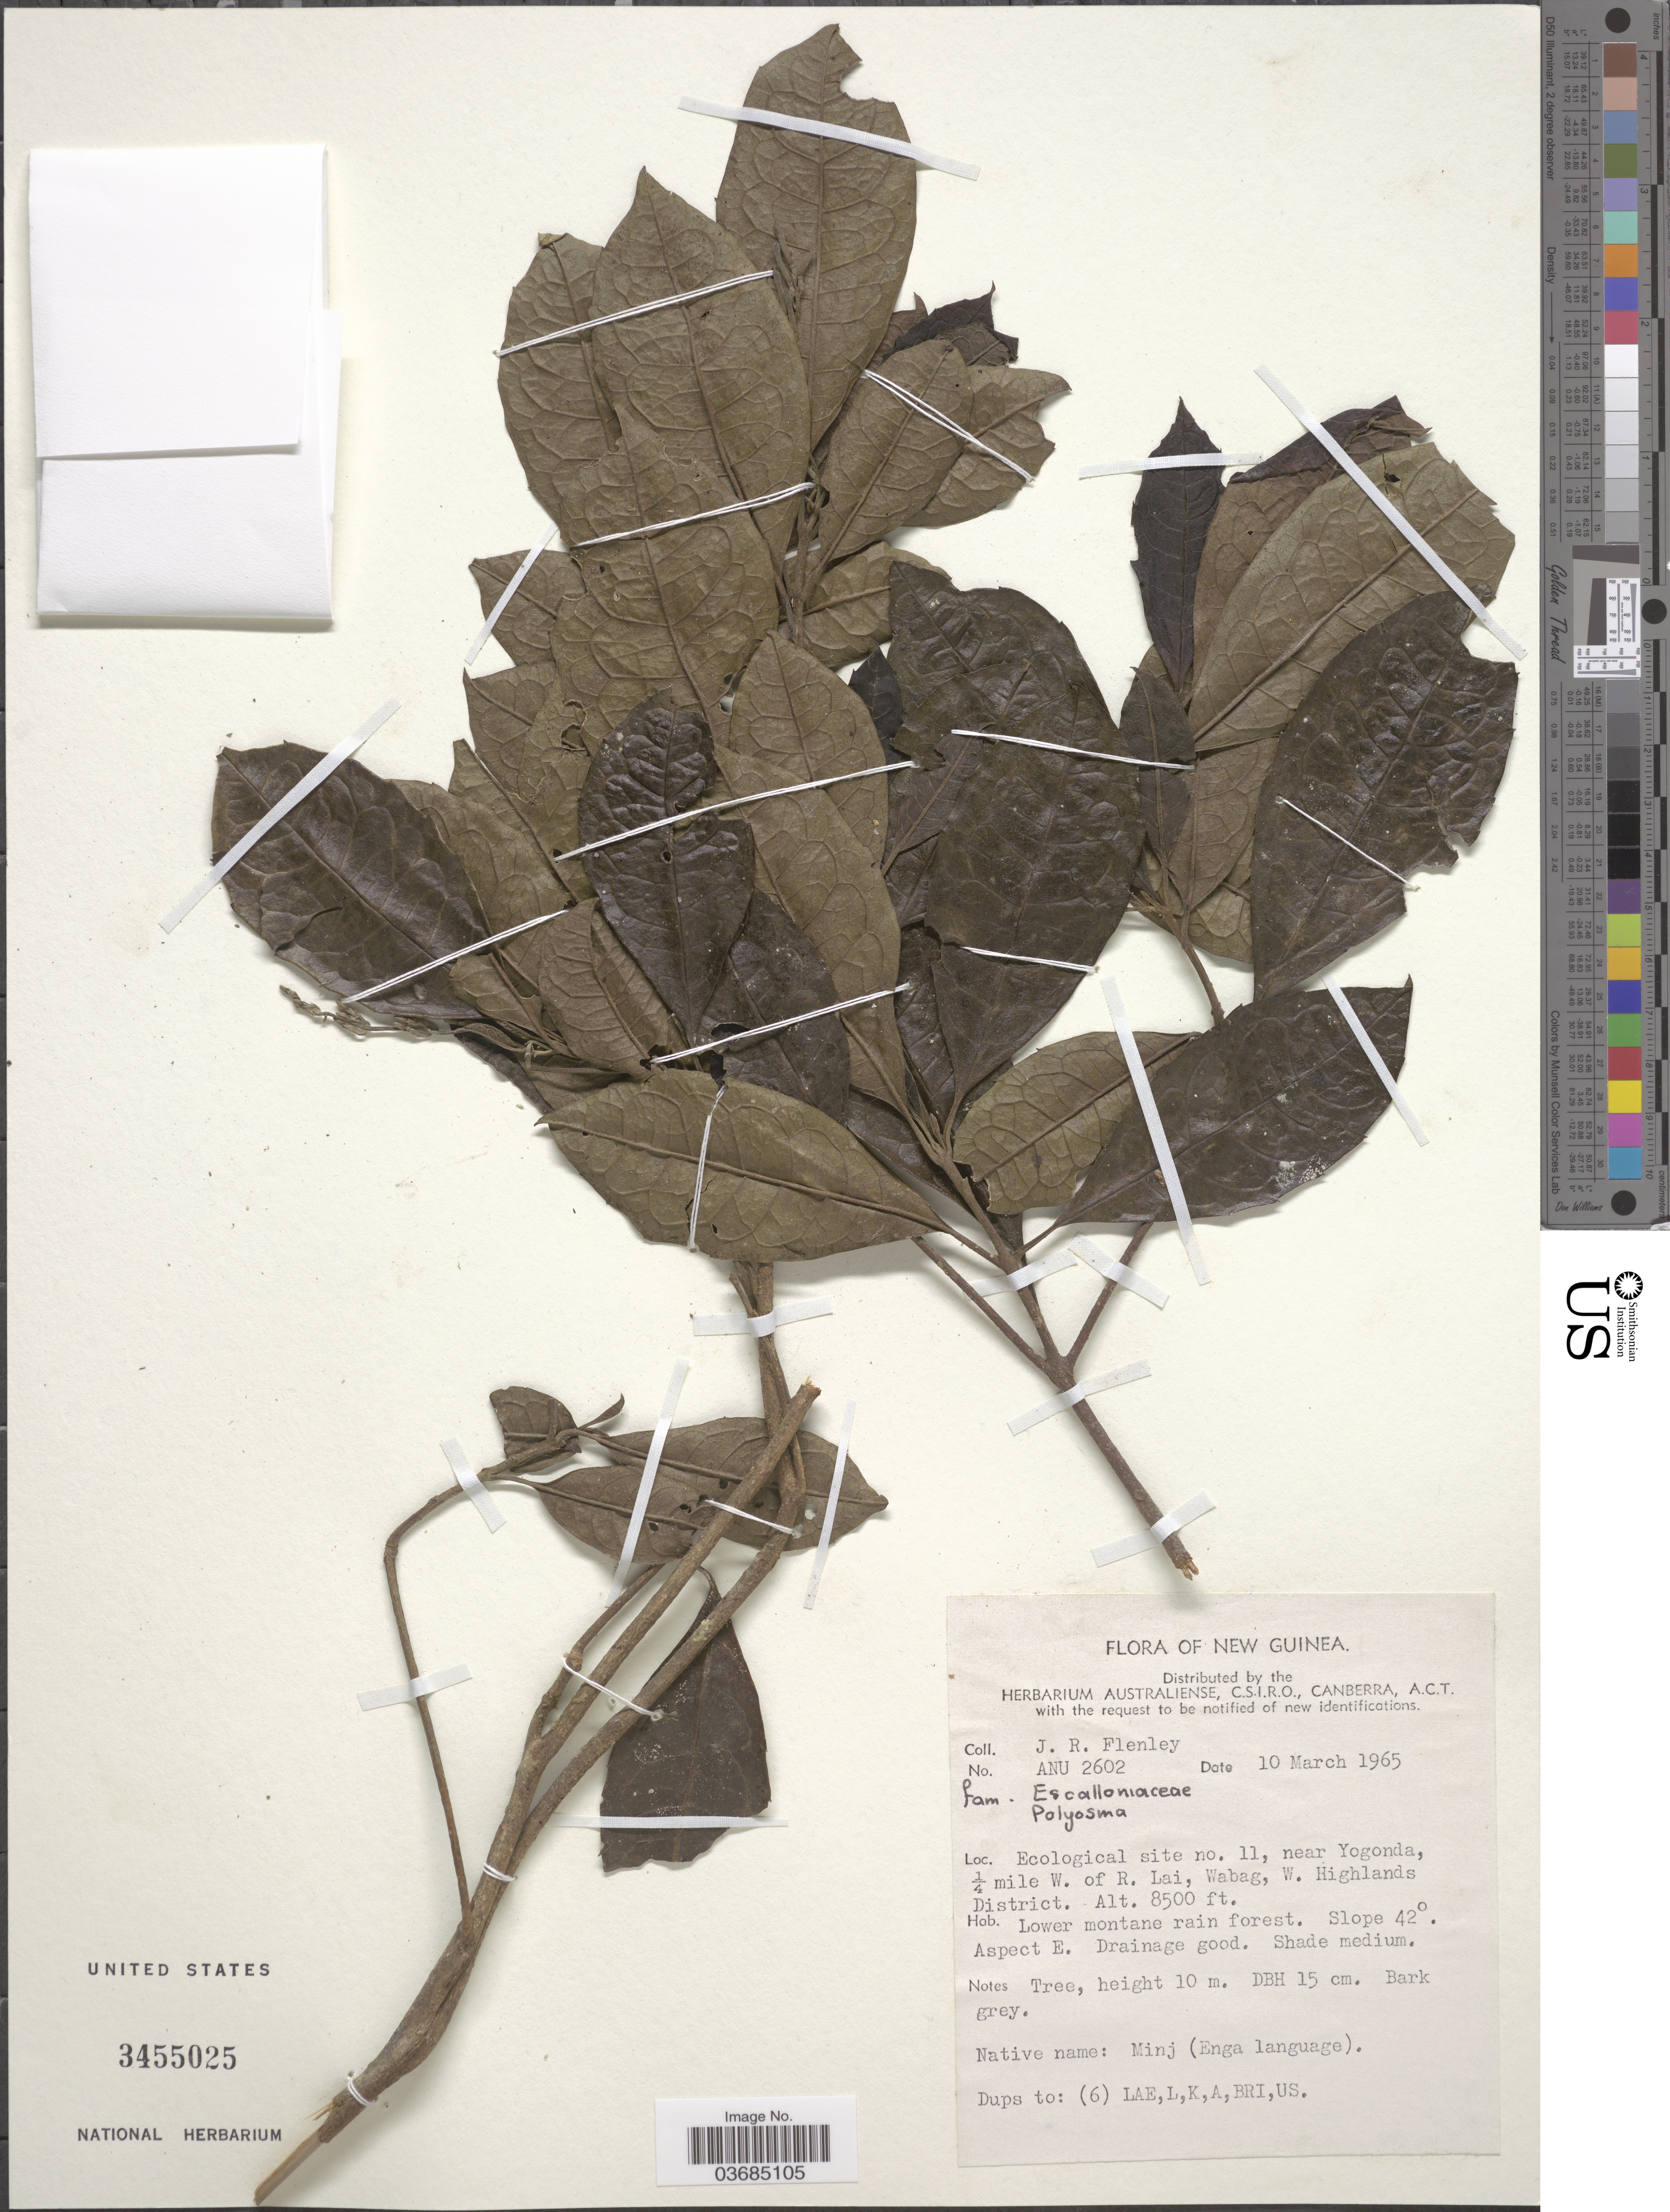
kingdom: Plantae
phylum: Tracheophyta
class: Magnoliopsida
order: Escalloniales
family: Escalloniaceae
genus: Polyosma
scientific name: Polyosma sp.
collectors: J. Flenley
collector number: ANU2602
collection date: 1965-03-10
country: Papua New Guinea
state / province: Western Highlands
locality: New Guinea. Ecological site no. 11, near Yogonda, ¼ mile W. of R. Lai, Wabag, W. Highlands District. Slope 42°. Aspect E.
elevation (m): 2591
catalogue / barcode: US 3455025